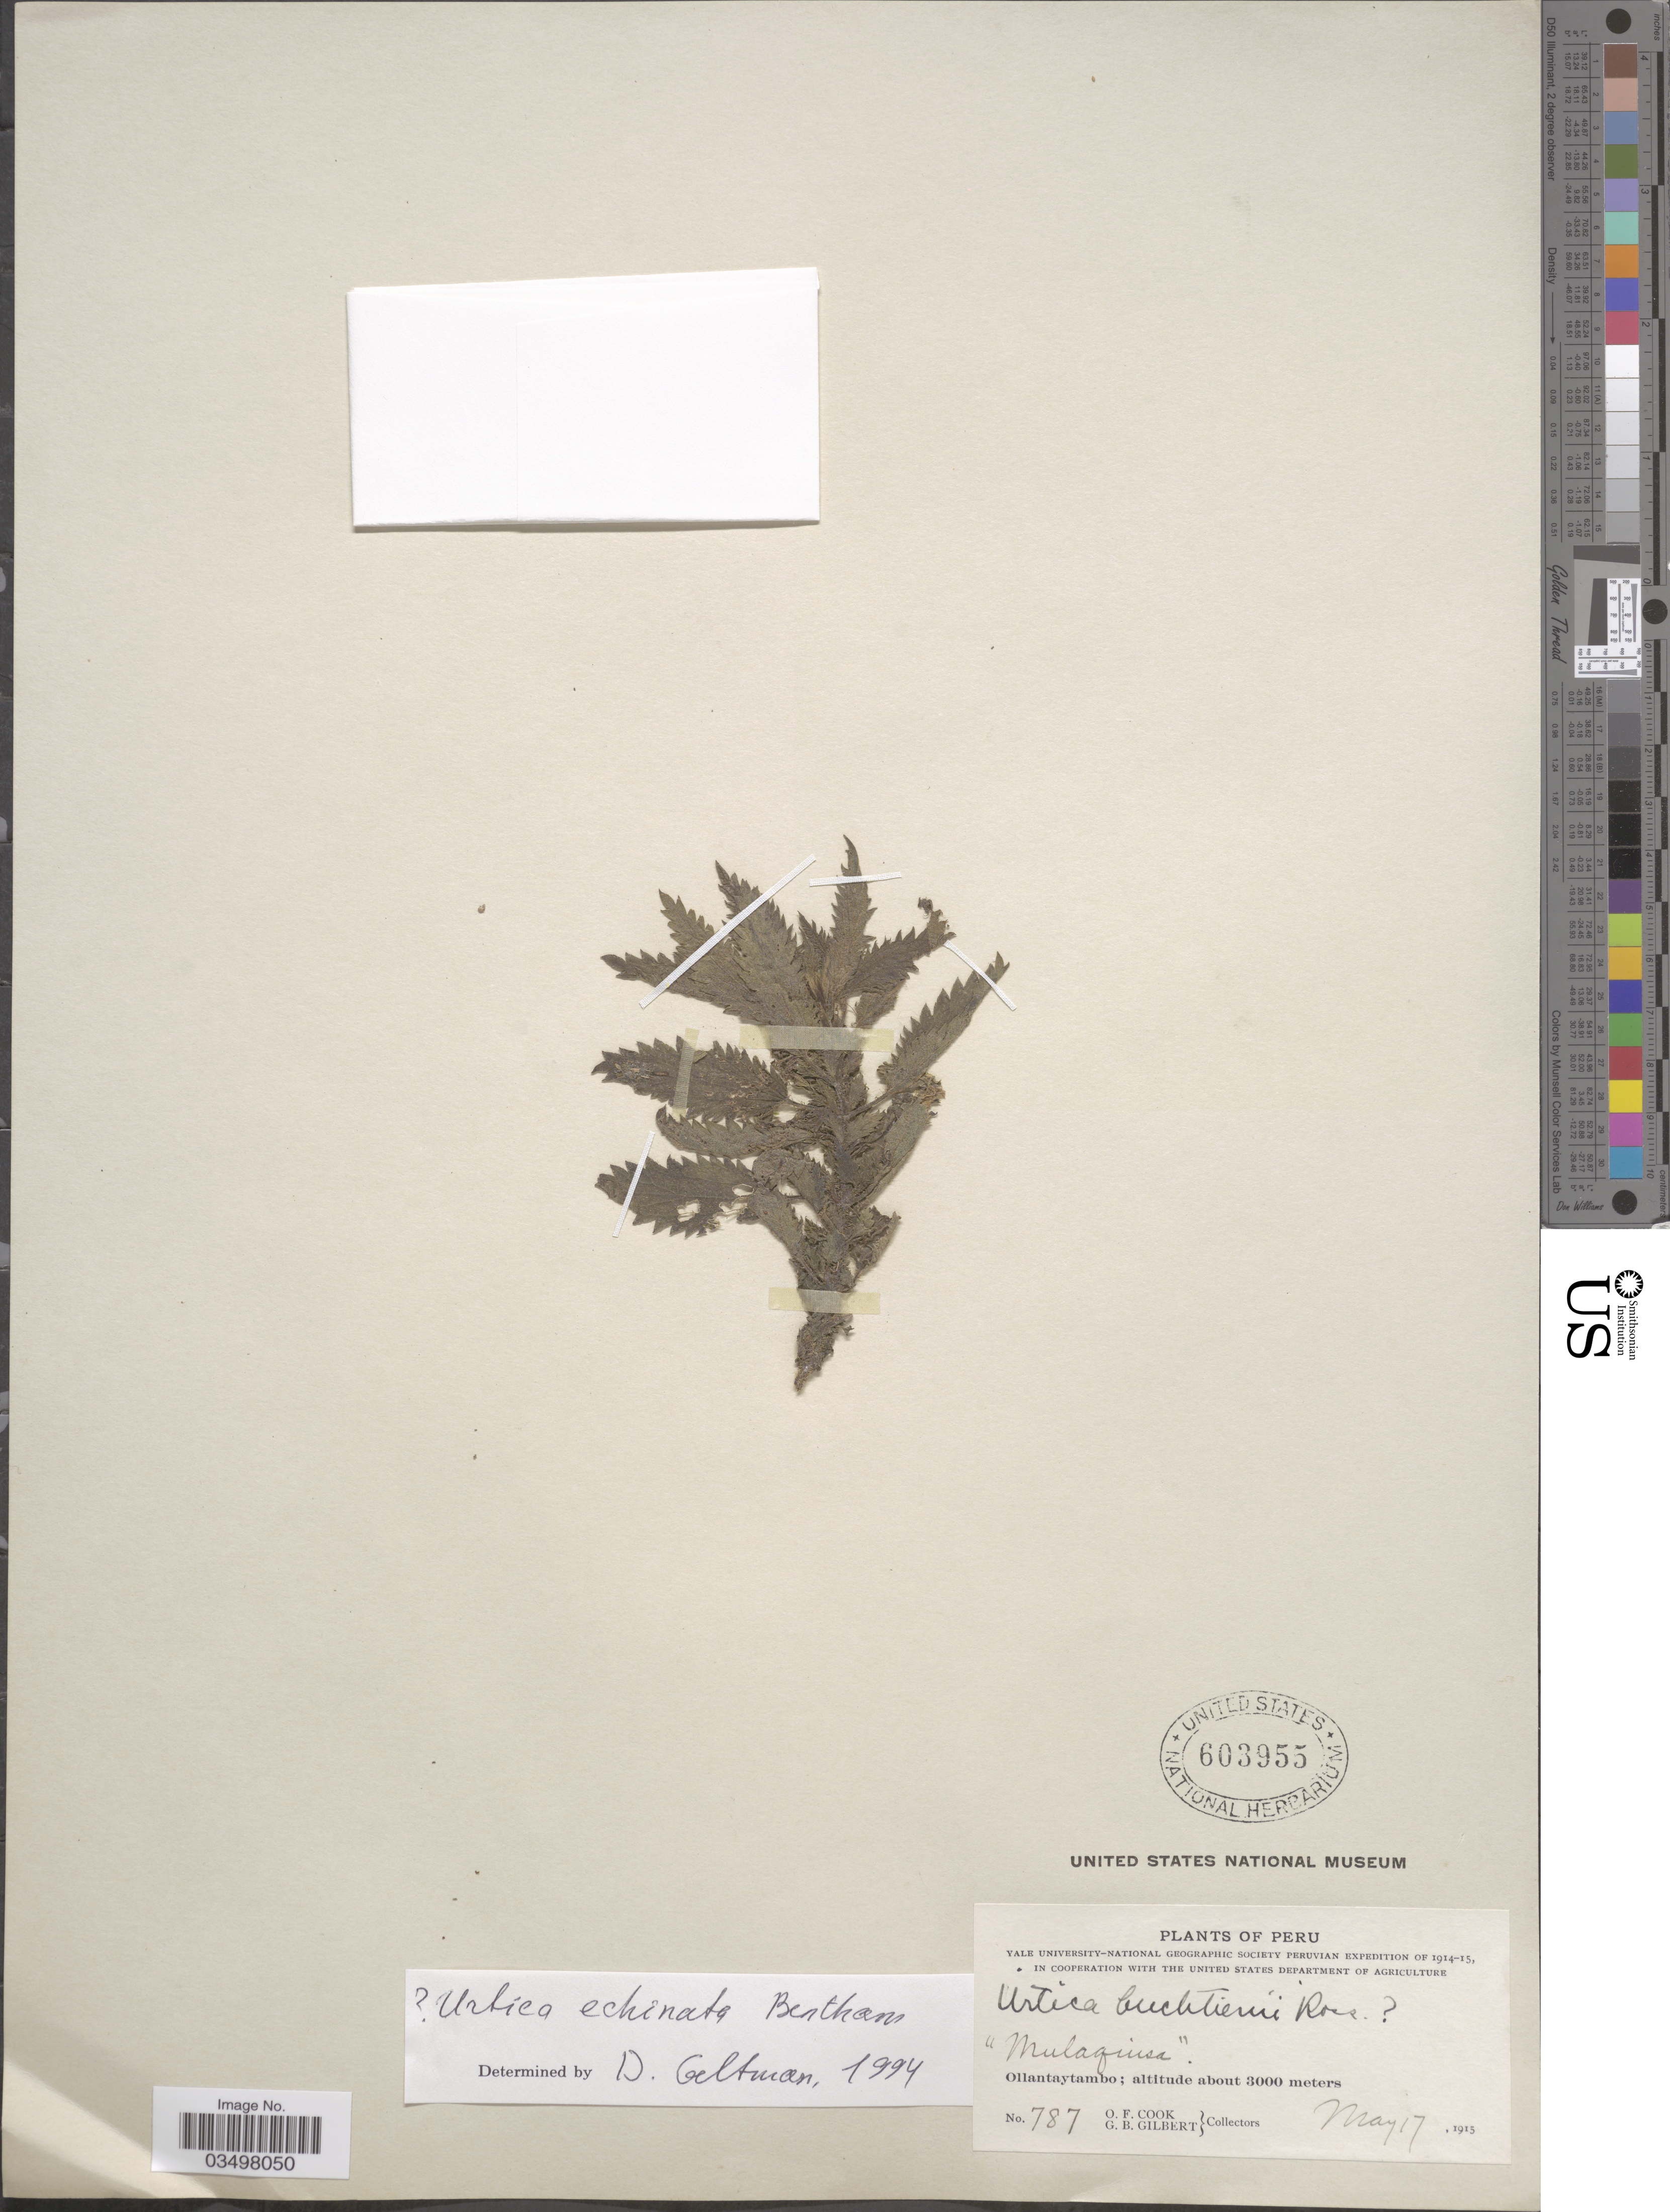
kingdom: Plantae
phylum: Tracheophyta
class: Magnoliopsida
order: Rosales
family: Urticaceae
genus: Urtica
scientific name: Urtica echinata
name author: Benth.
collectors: O. F. Cook & G. B. Gilbert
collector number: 787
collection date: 1915-05-17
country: Peru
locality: Ollantaytambo.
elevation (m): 3000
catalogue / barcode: US 603955